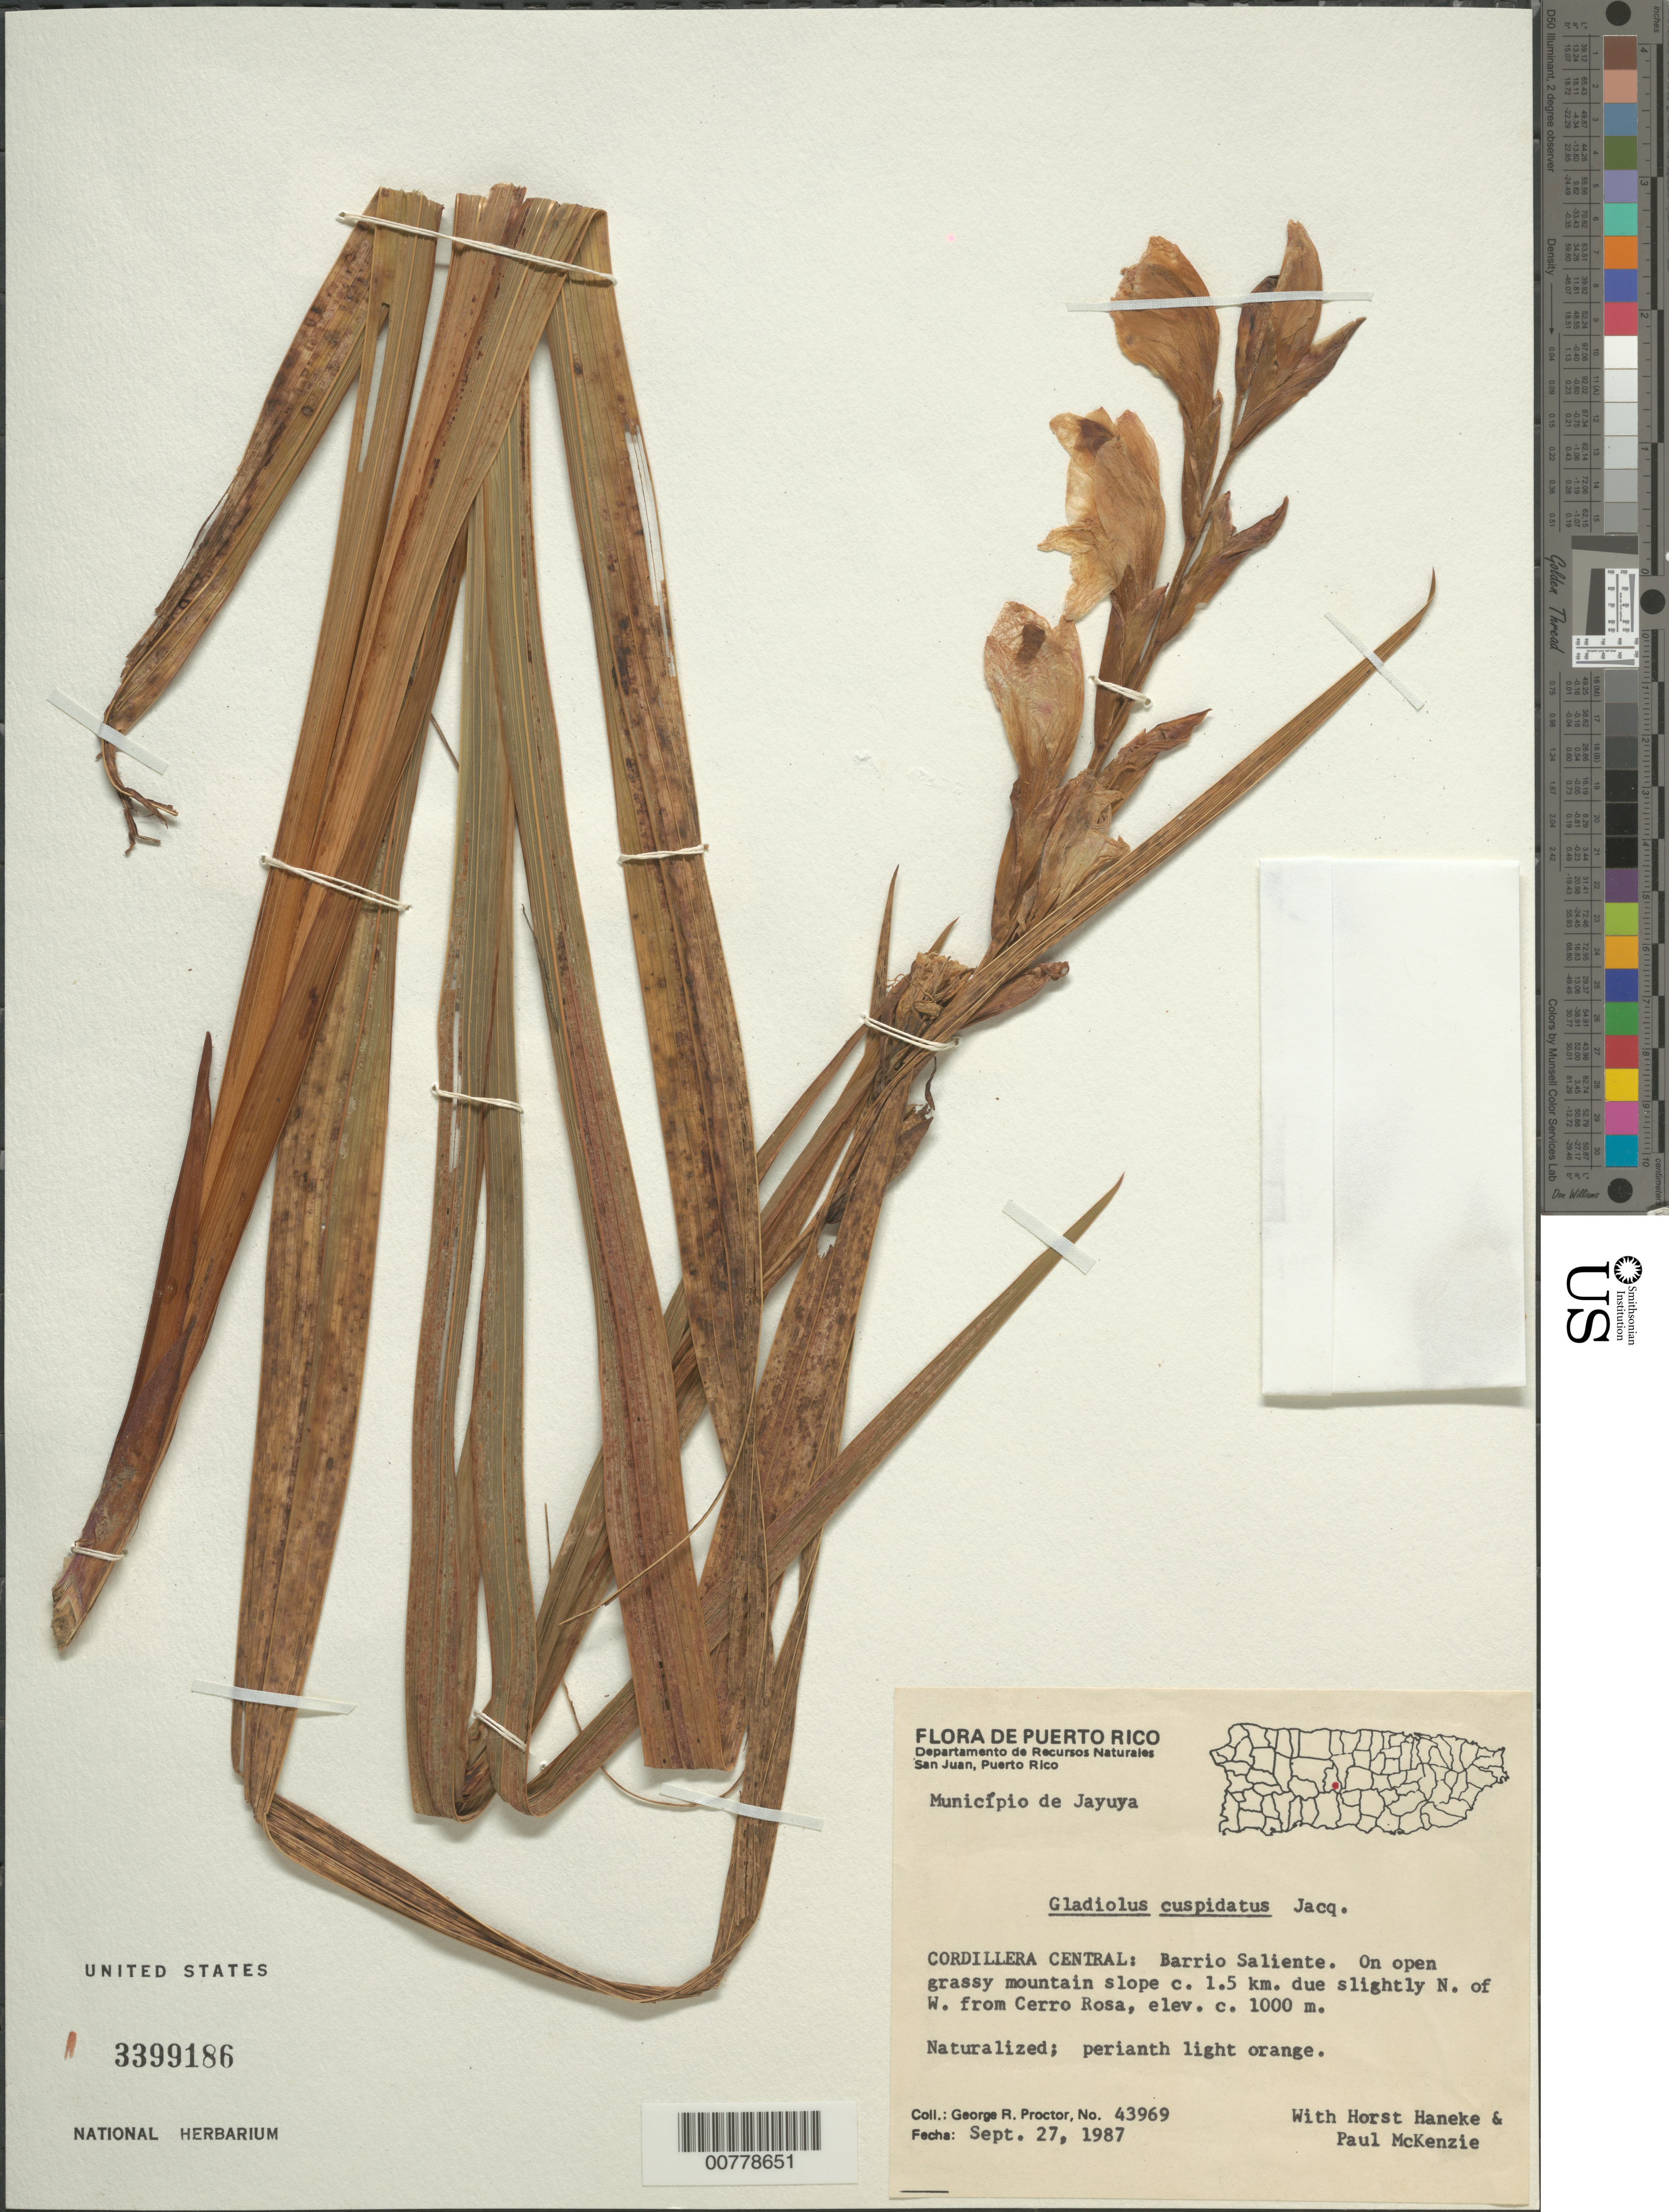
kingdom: Plantae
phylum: Tracheophyta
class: Liliopsida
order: Asparagales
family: Iridaceae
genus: Gladiolus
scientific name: Gladiolus undulatus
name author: L.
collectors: G. R. Proctor, H. Haneke & P. Mckenzie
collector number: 43969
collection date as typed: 27 Sep 1987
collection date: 1987-09-27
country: Puerto Rico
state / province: Jayuya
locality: Cordillera Central, Barrio Saliente, ca. 1.5 km due slightly N of W from Cerro Rosa.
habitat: On open, grassy mountain slope.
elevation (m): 1000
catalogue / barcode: US 3399186